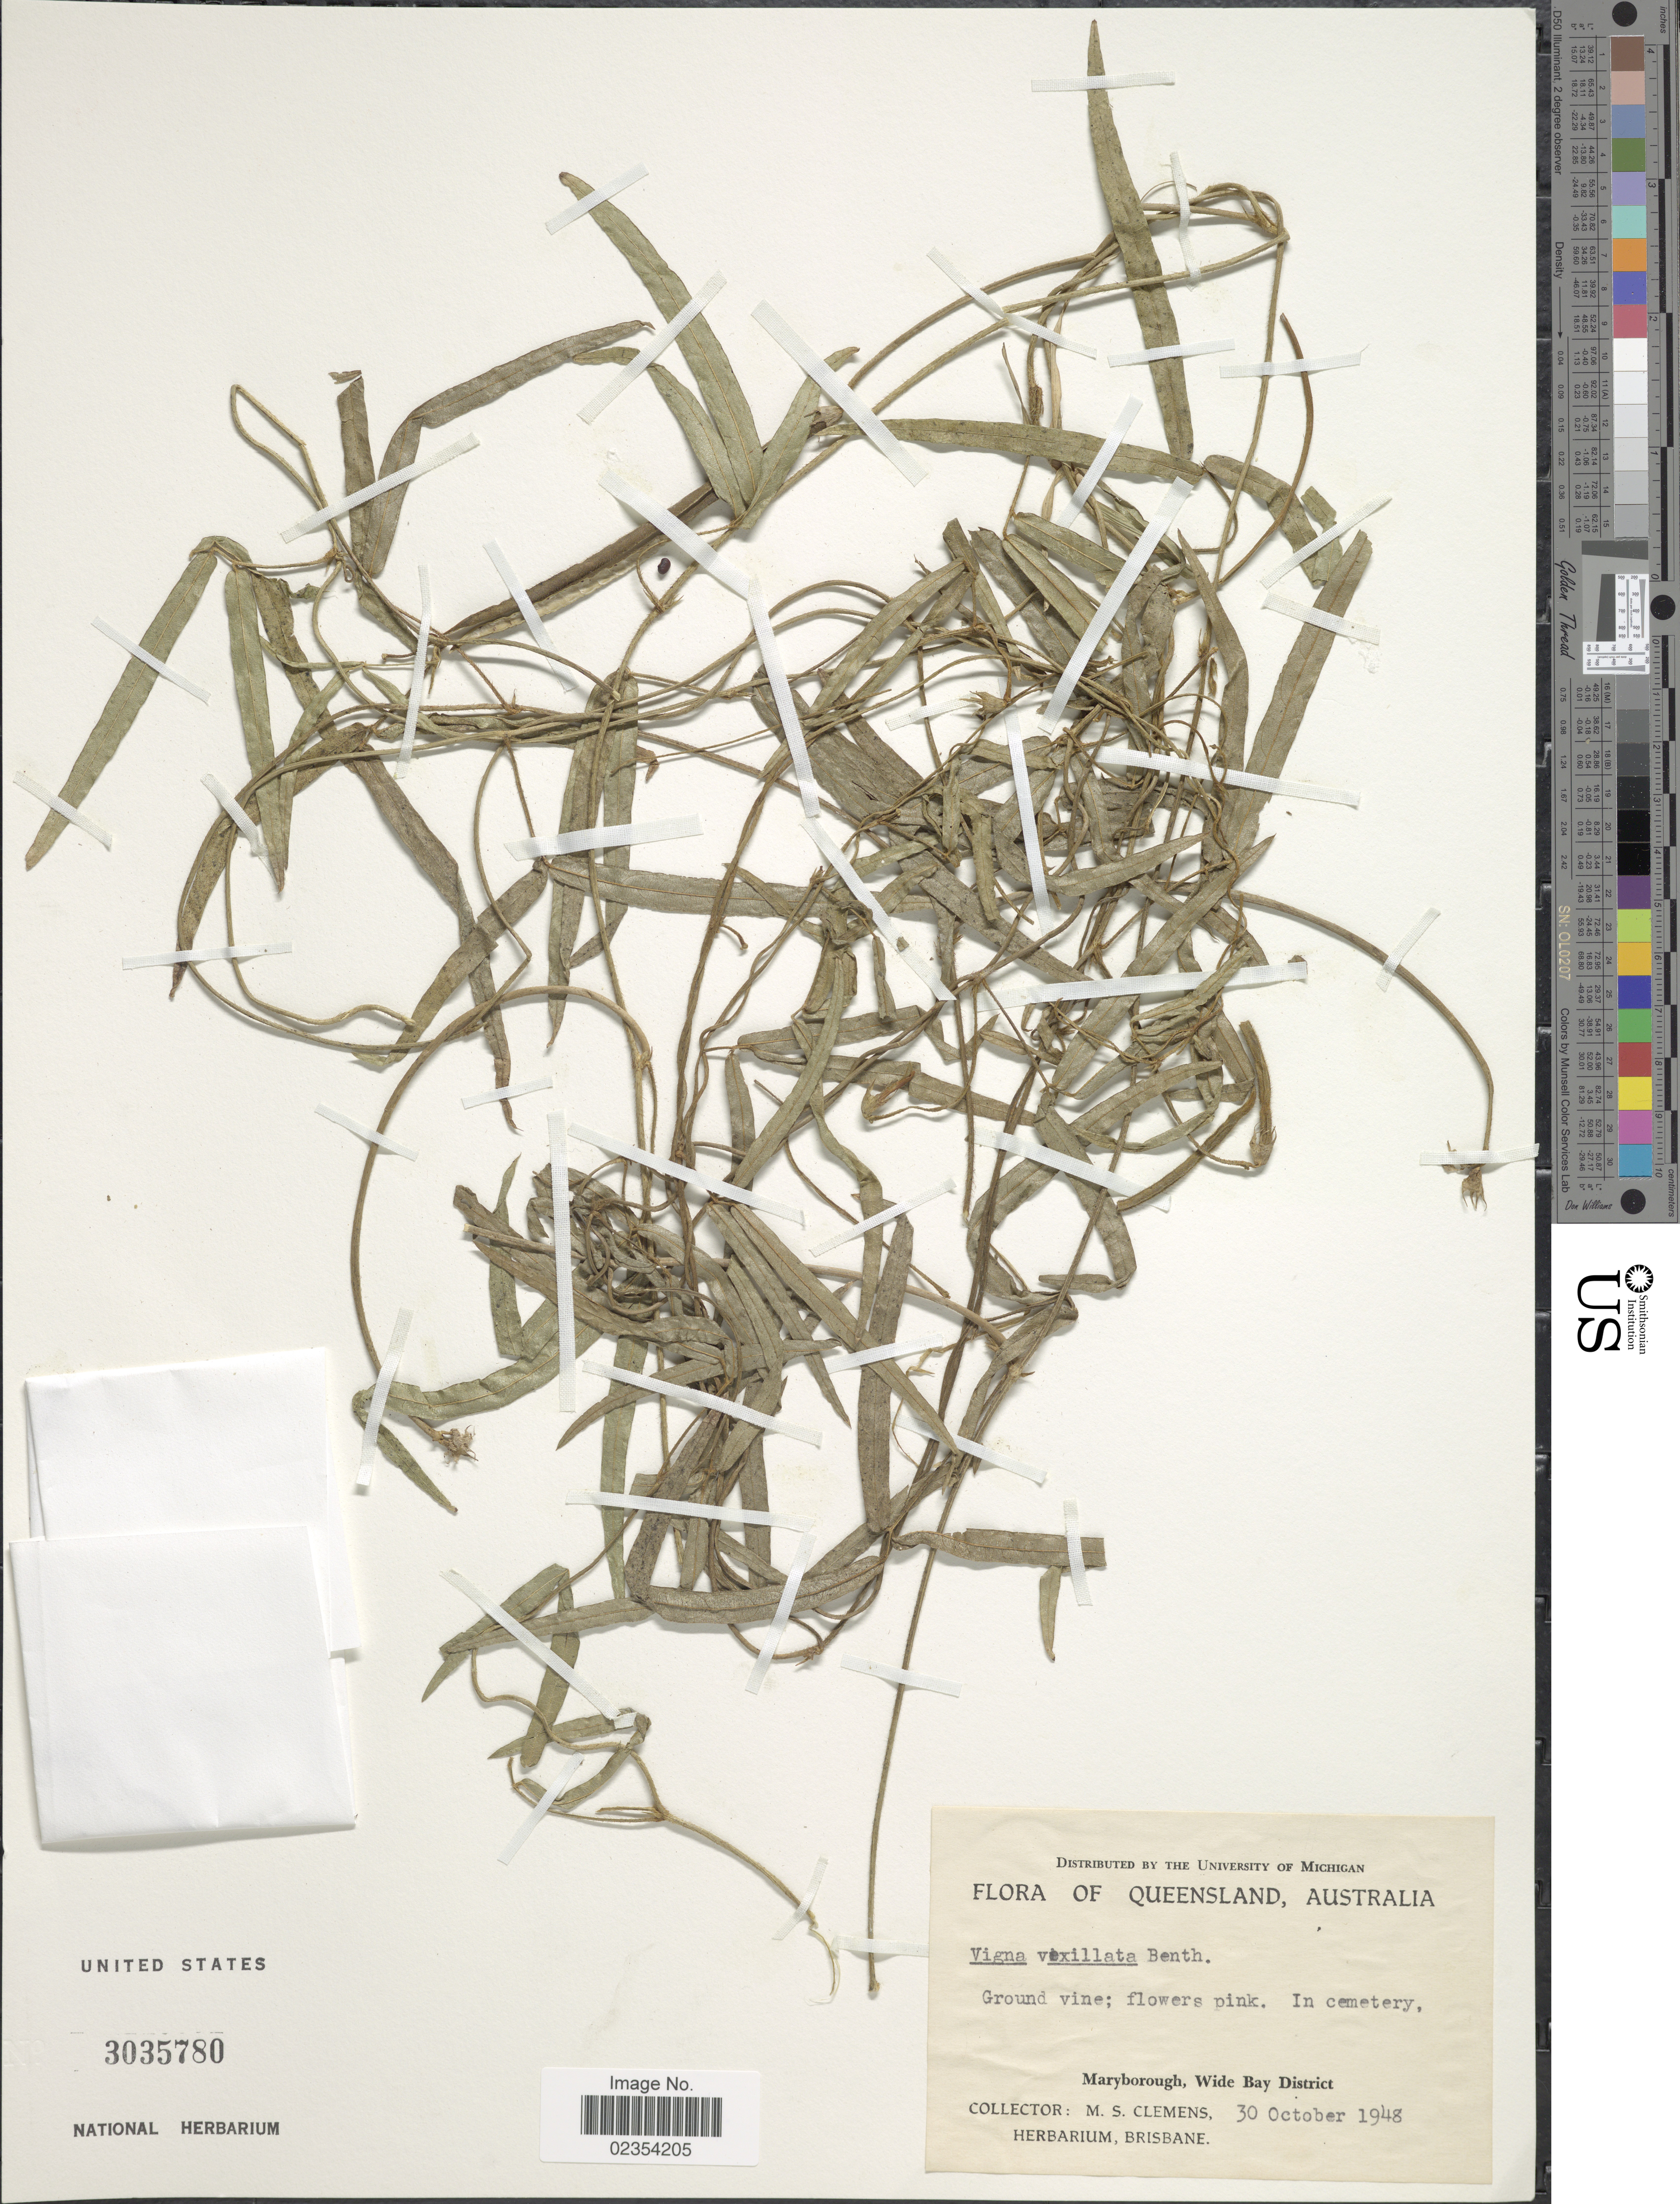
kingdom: Plantae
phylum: Tracheophyta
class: Magnoliopsida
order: Fabales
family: Fabaceae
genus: Vigna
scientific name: Vigna vexillata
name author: (L.) A. Rich.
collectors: M. S. Clemens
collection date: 1948-10-30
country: Australia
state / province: Queensland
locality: In cemetery, Maryborough, Wide Bay District.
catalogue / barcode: US 3035780